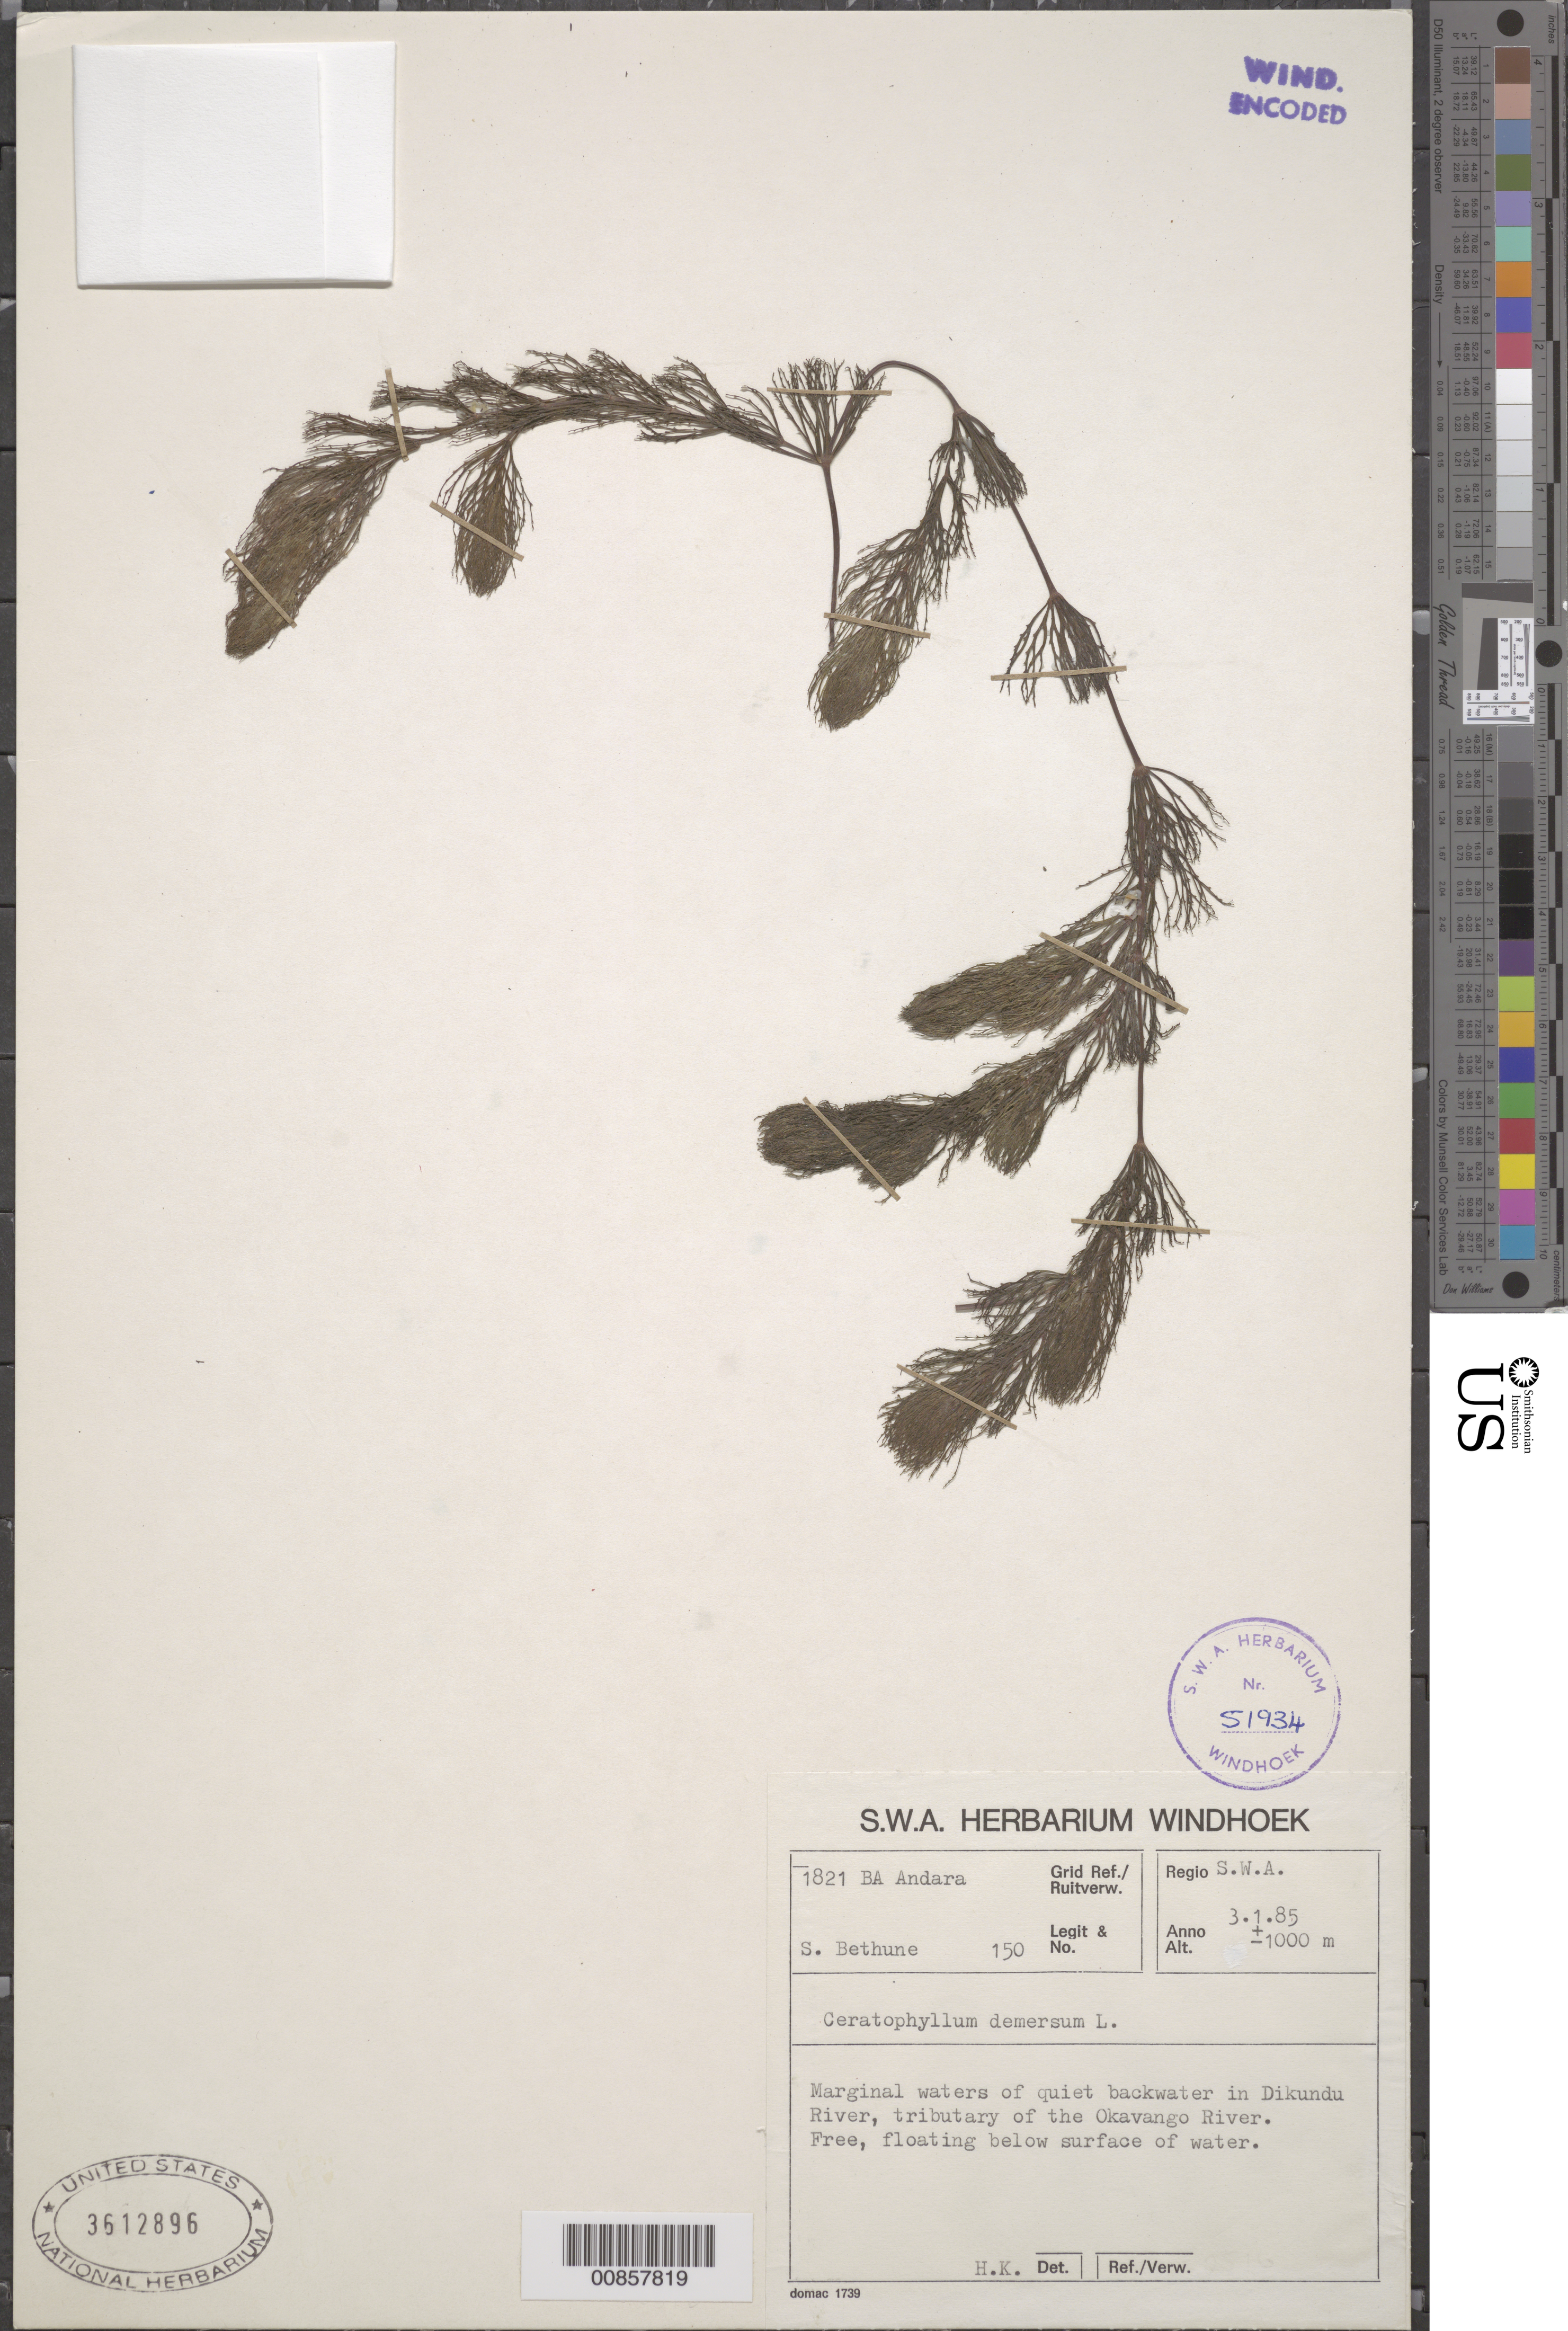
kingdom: Plantae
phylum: Tracheophyta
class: Magnoliopsida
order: Ceratophyllales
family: Ceratophyllaceae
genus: Ceratophyllum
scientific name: Ceratophyllum demersum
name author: L.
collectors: S. Bethune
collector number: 150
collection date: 1985-01-03 or 1985-03-01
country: Namibia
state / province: Kavango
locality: Quiet backwater in Dikundu River, tributary of the Okavango River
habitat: Floating below surface of water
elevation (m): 1000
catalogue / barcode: US 3612896